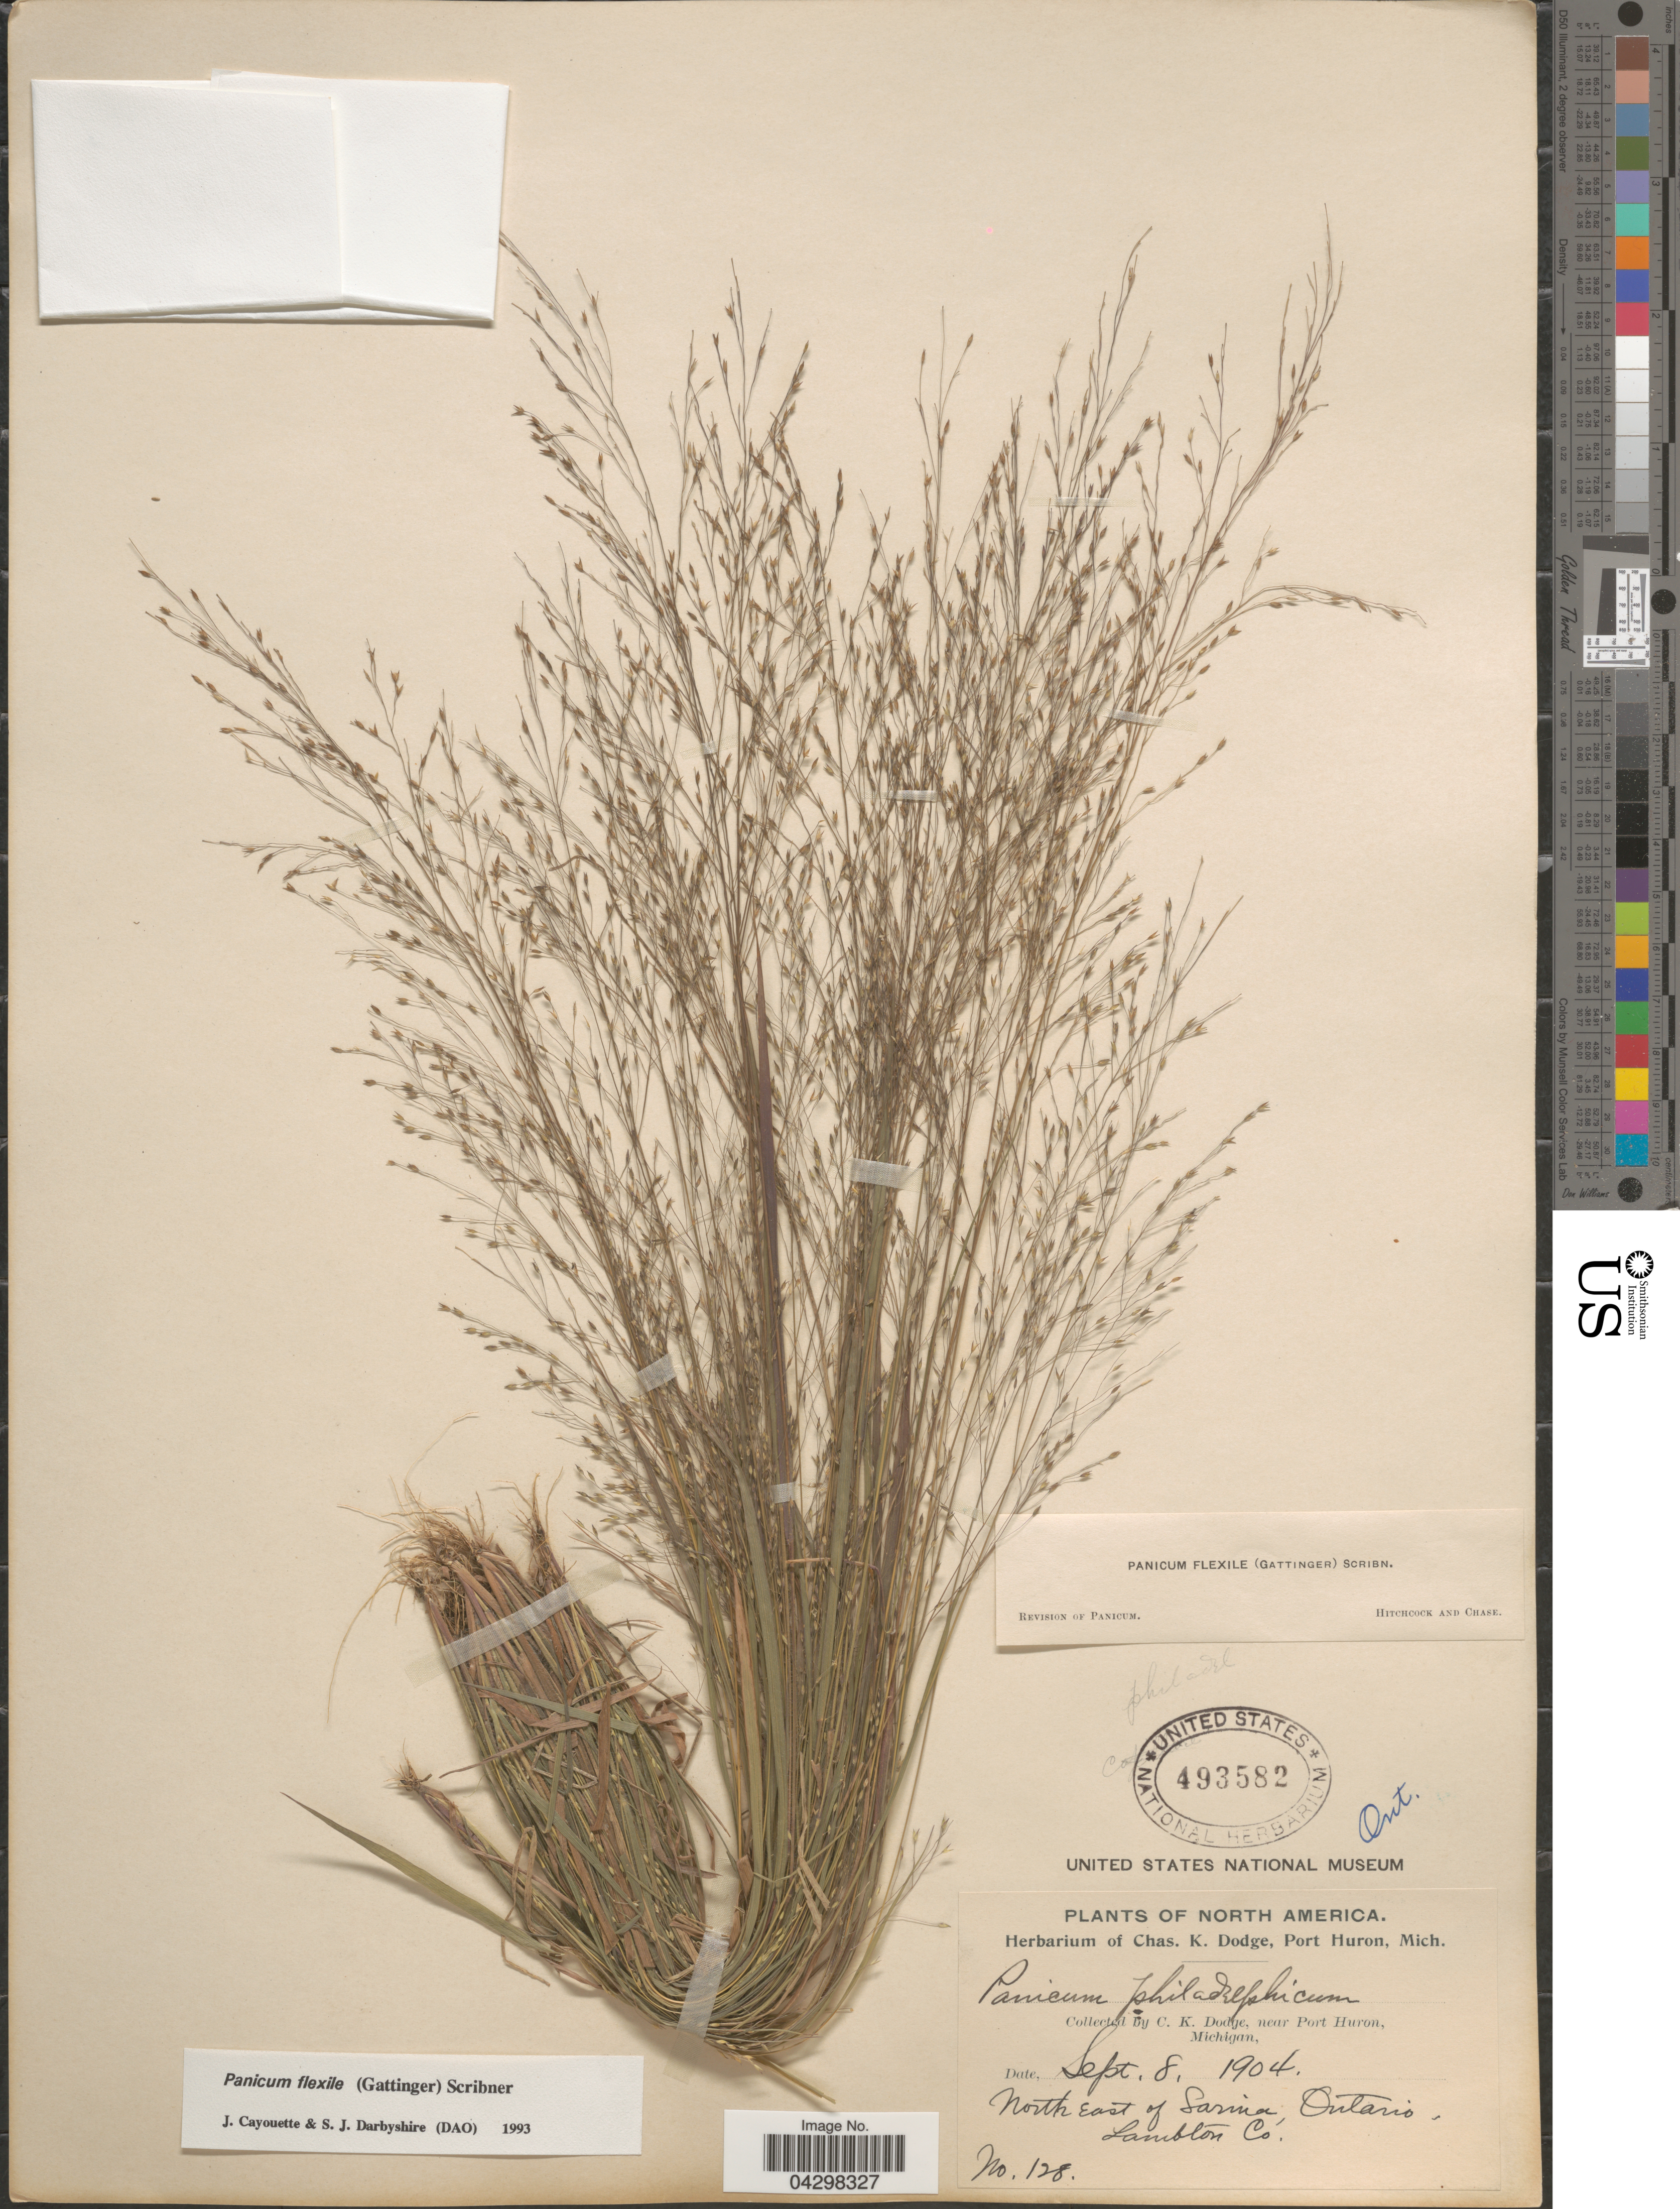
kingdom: Plantae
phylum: Tracheophyta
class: Liliopsida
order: Poales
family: Poaceae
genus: Panicum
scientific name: Panicum flexile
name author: (Gatt.) Scribn.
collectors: C. Dodge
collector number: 128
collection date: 1904-09-08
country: Canada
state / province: Ontario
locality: North east of Sarnia, Lambton Co.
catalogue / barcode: US 493582